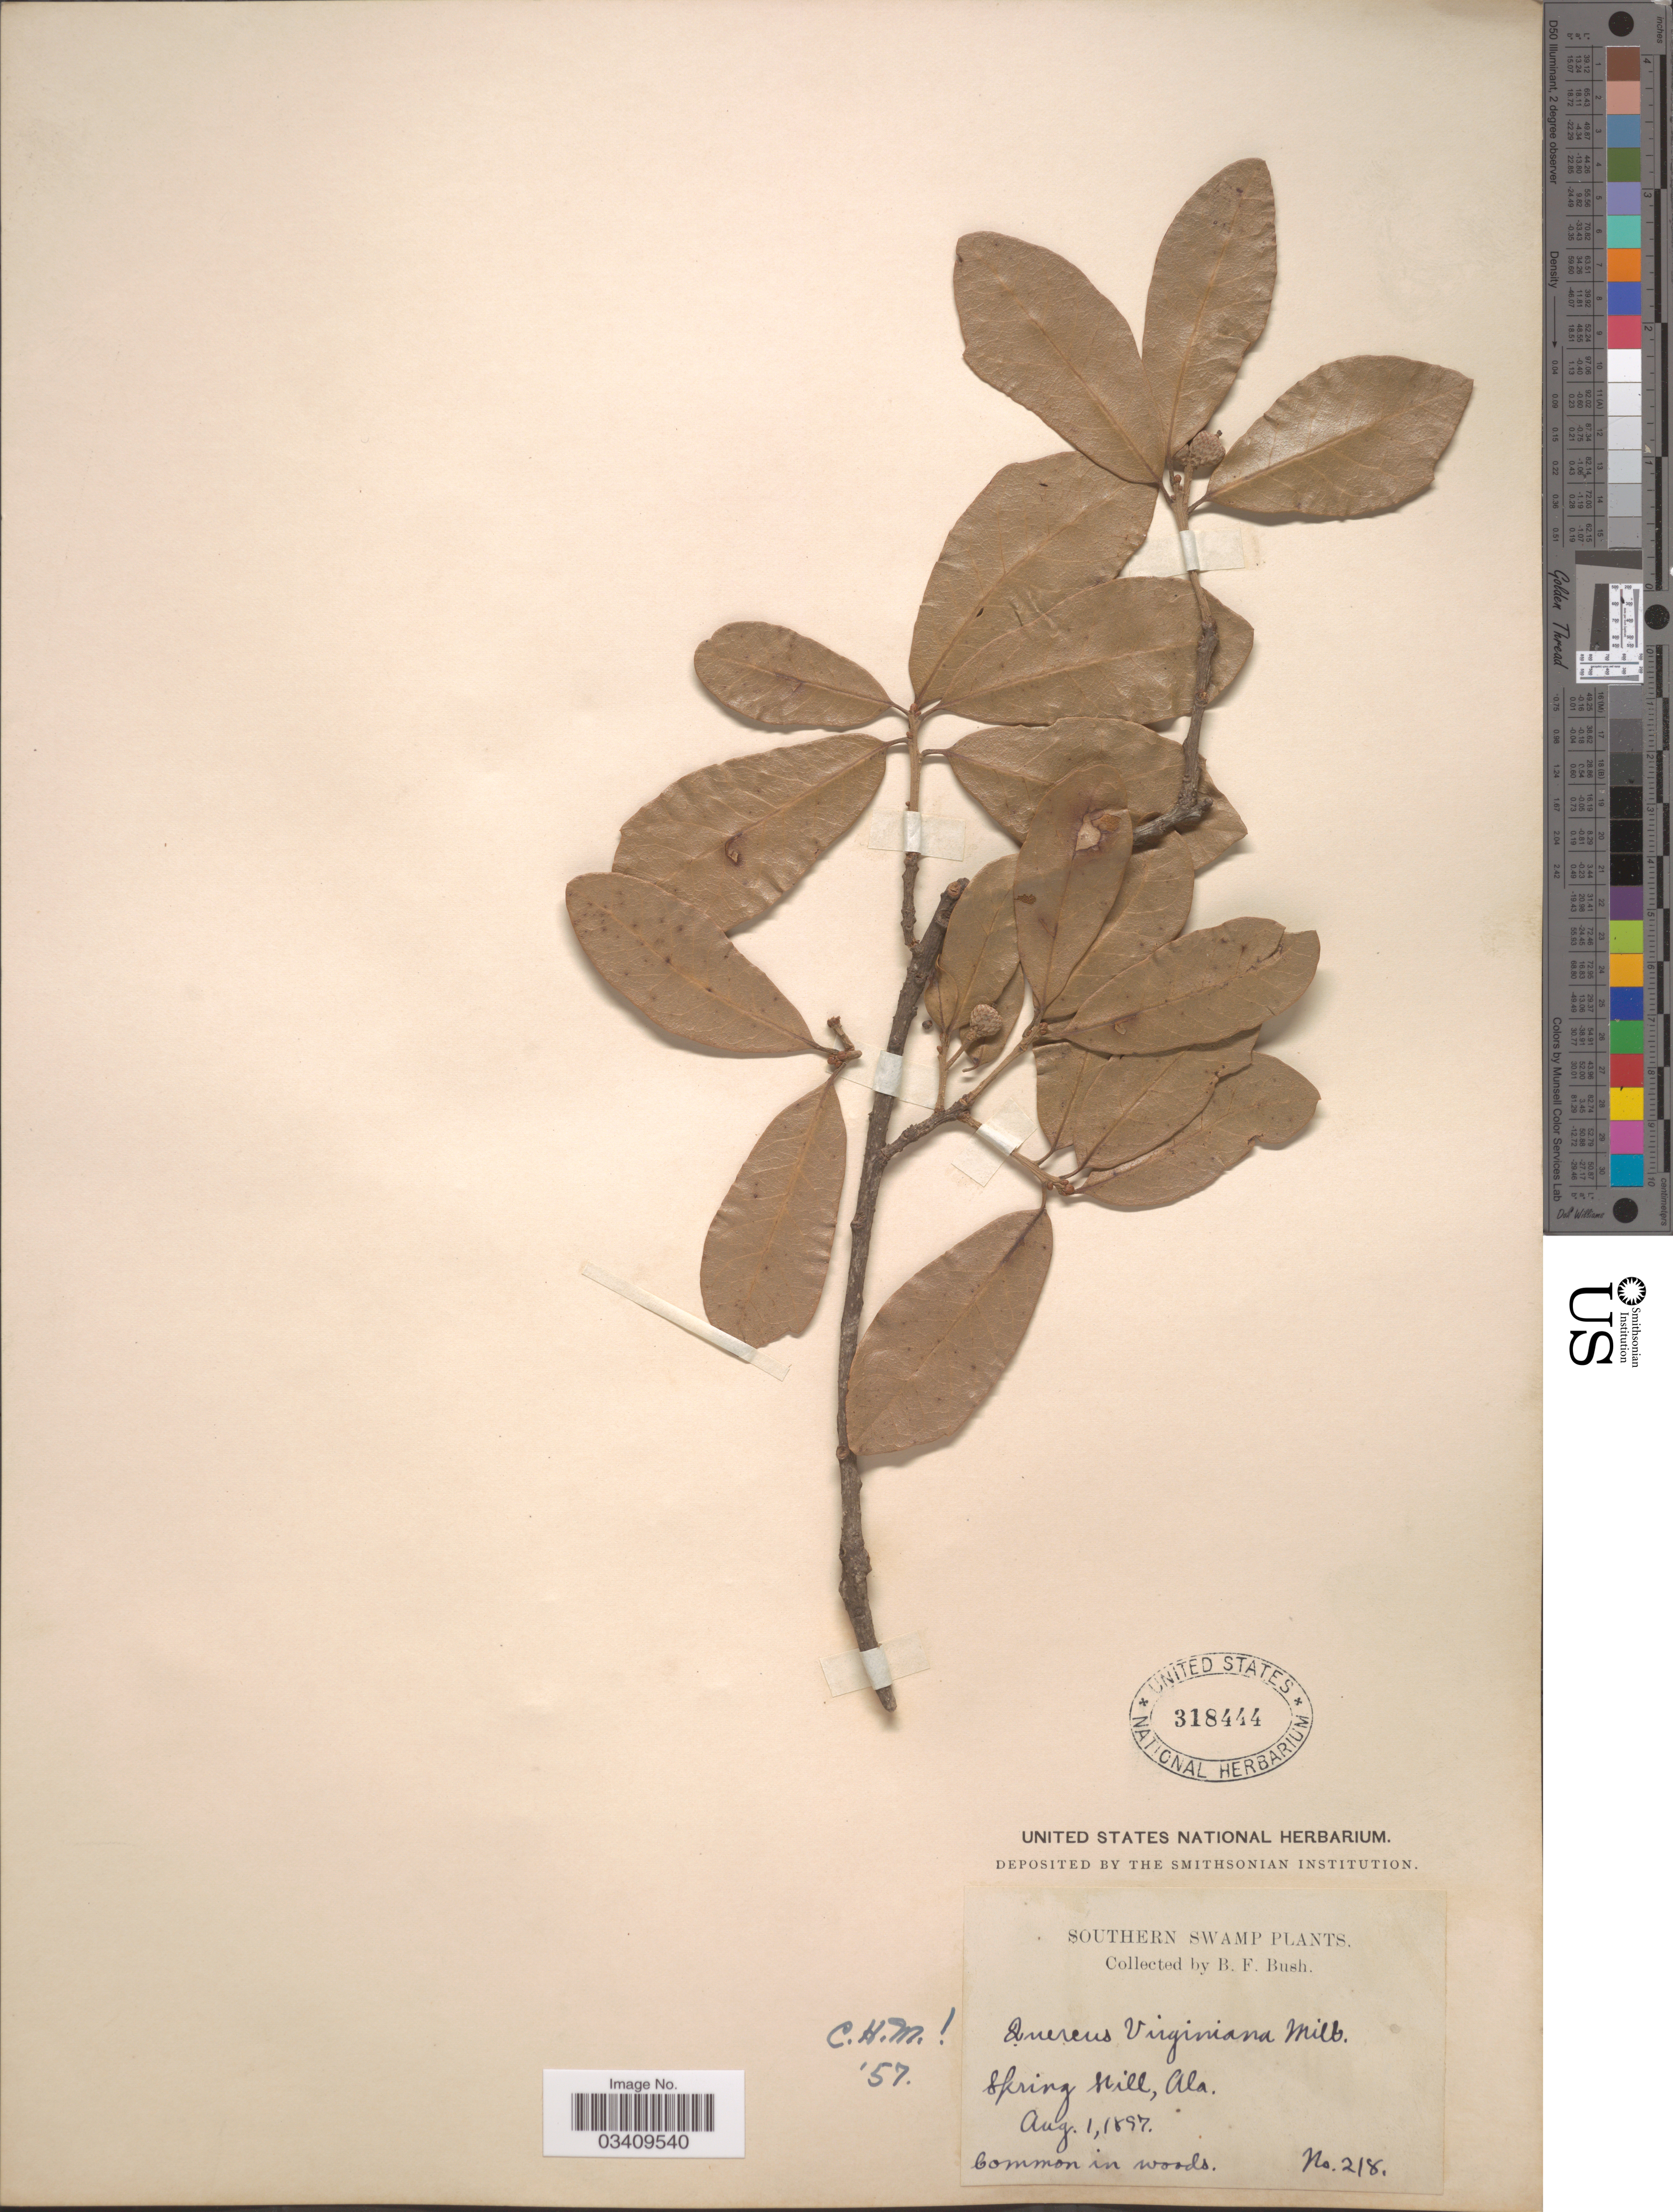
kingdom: Plantae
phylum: Tracheophyta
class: Magnoliopsida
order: Fagales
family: Fagaceae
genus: Quercus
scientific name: Quercus virginiana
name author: Mill.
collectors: B. F. Bush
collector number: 218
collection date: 1897-08-01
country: United States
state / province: Alabama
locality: Southern Swamp. Spring Hill.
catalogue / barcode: US 318444